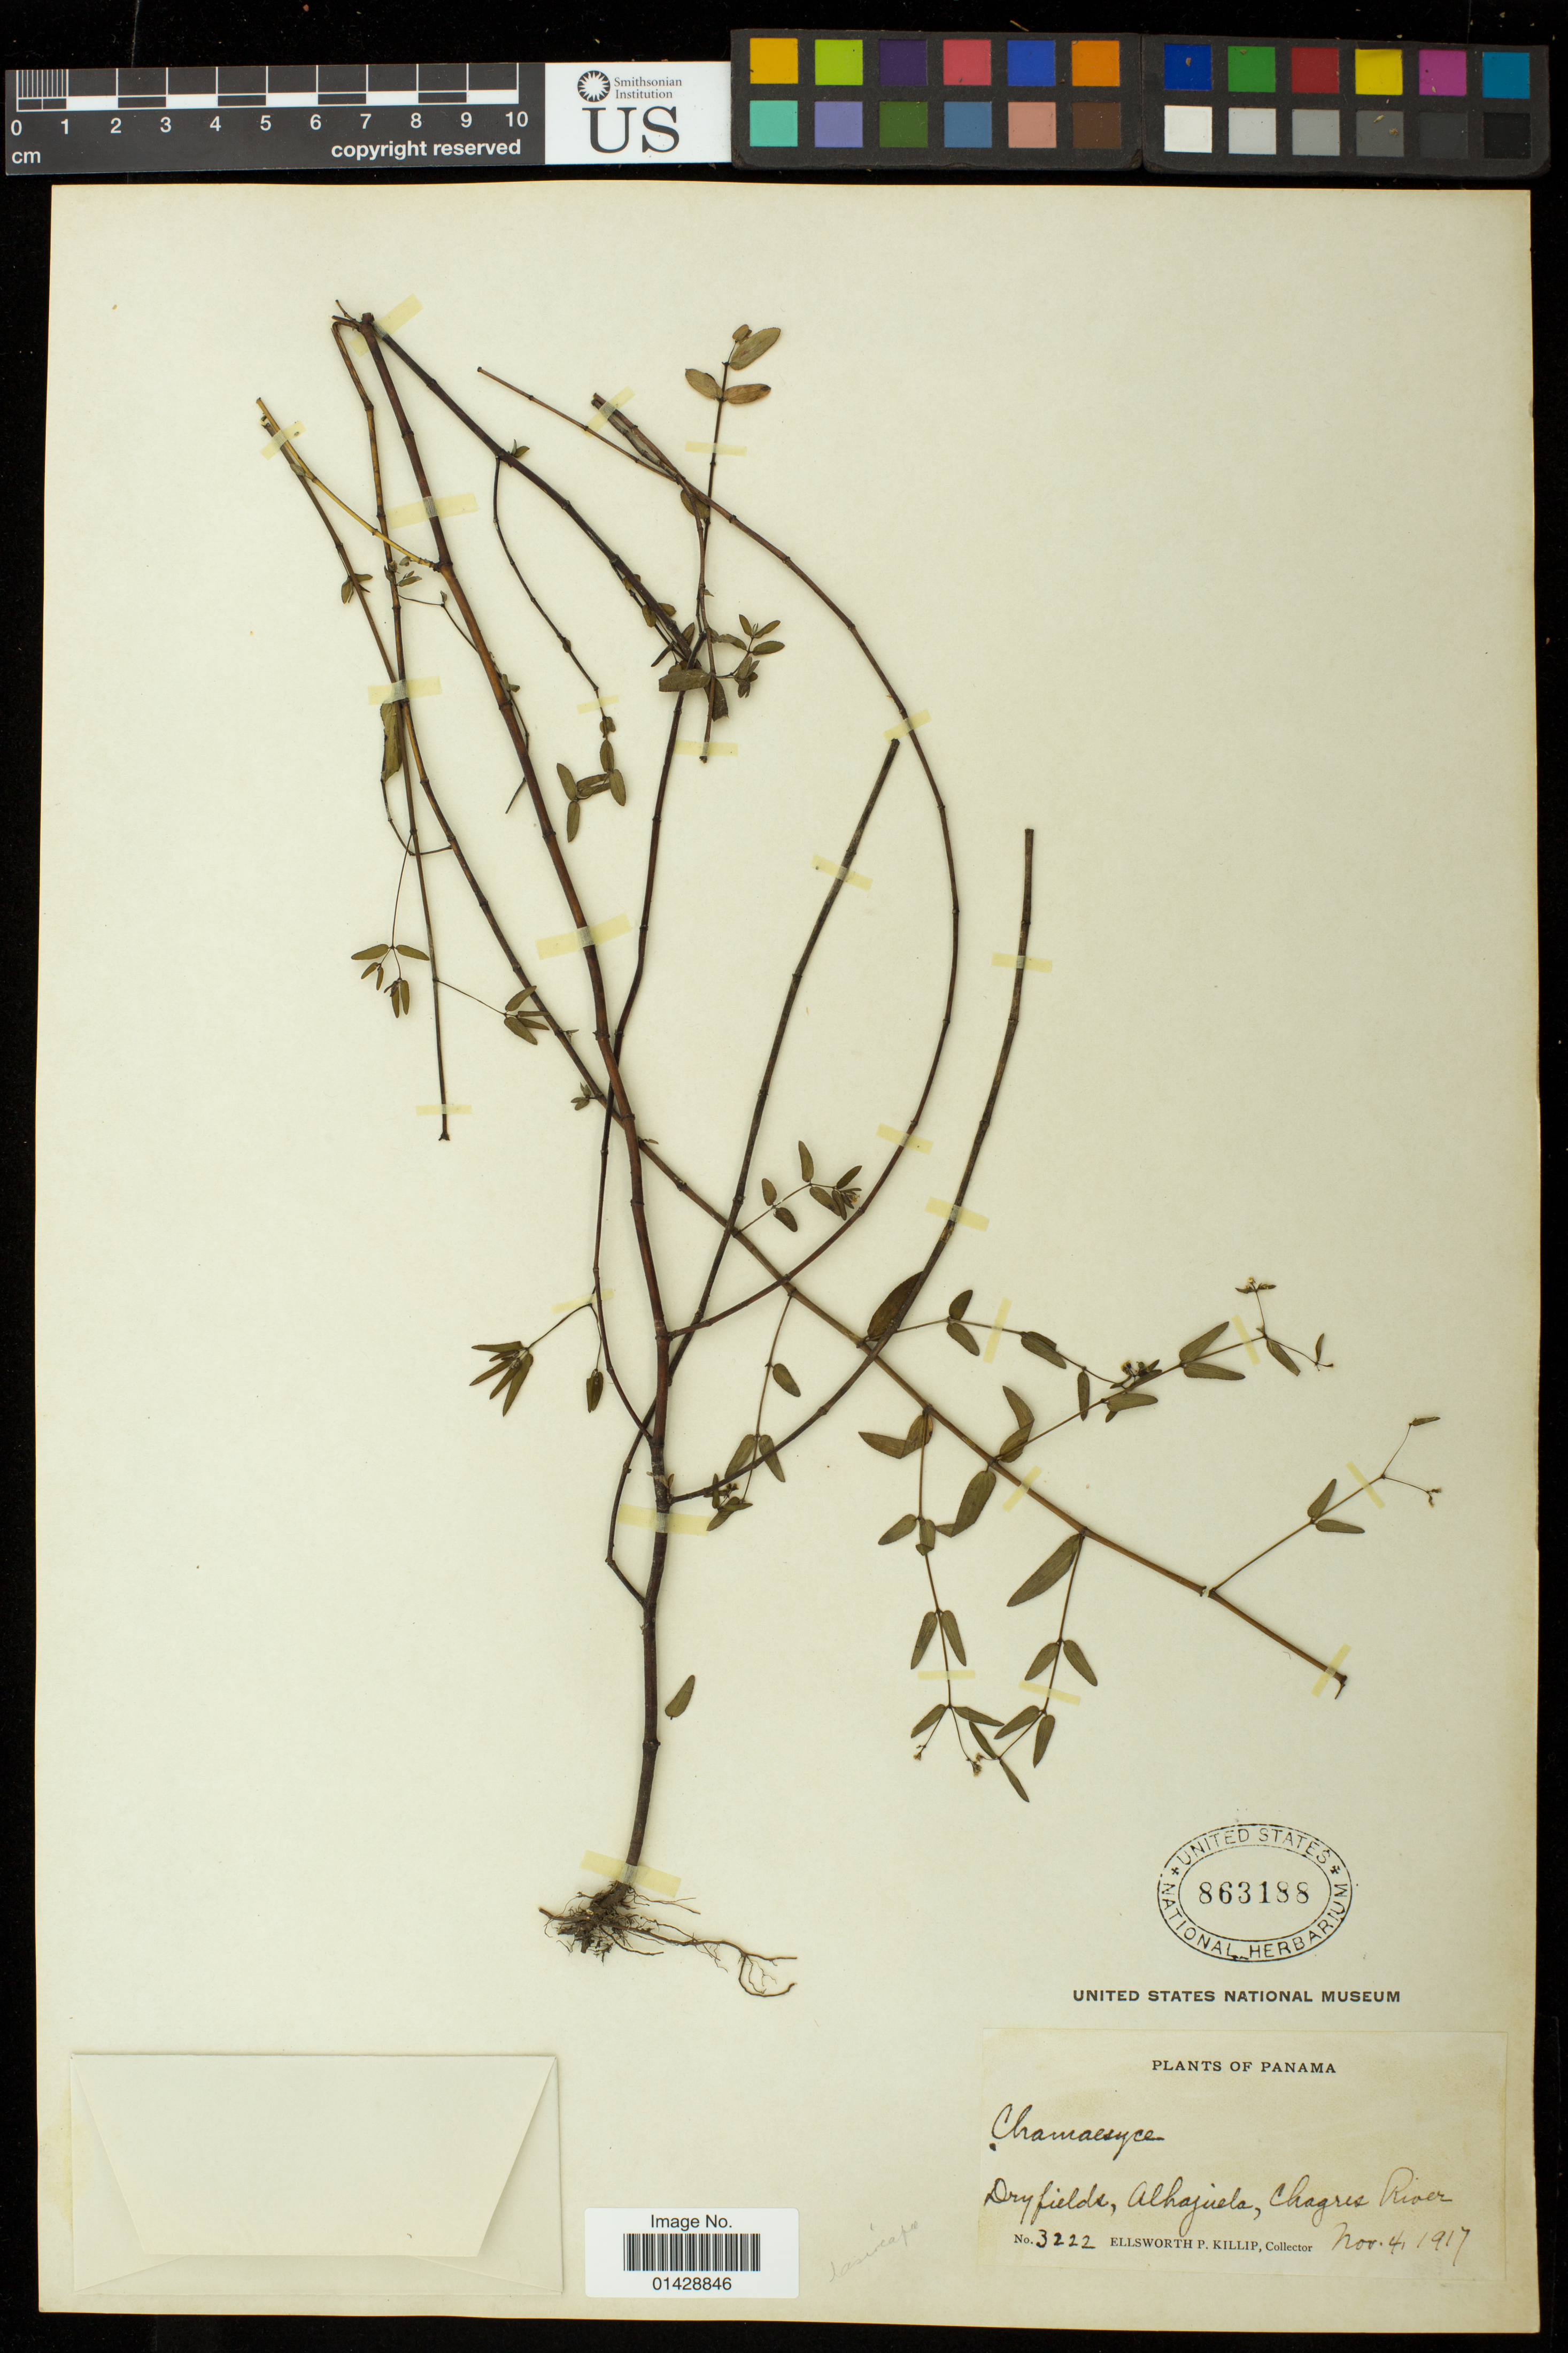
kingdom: Plantae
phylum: Tracheophyta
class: Magnoliopsida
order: Malpighiales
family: Euphorbiaceae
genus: Euphorbia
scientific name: Euphorbia lasiocarpa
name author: Klotzsch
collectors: E. P. Killip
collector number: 3222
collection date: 1917-11-04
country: Panama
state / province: Colón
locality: Dry fields, Alhajuela, Chagres River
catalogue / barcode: US 863188